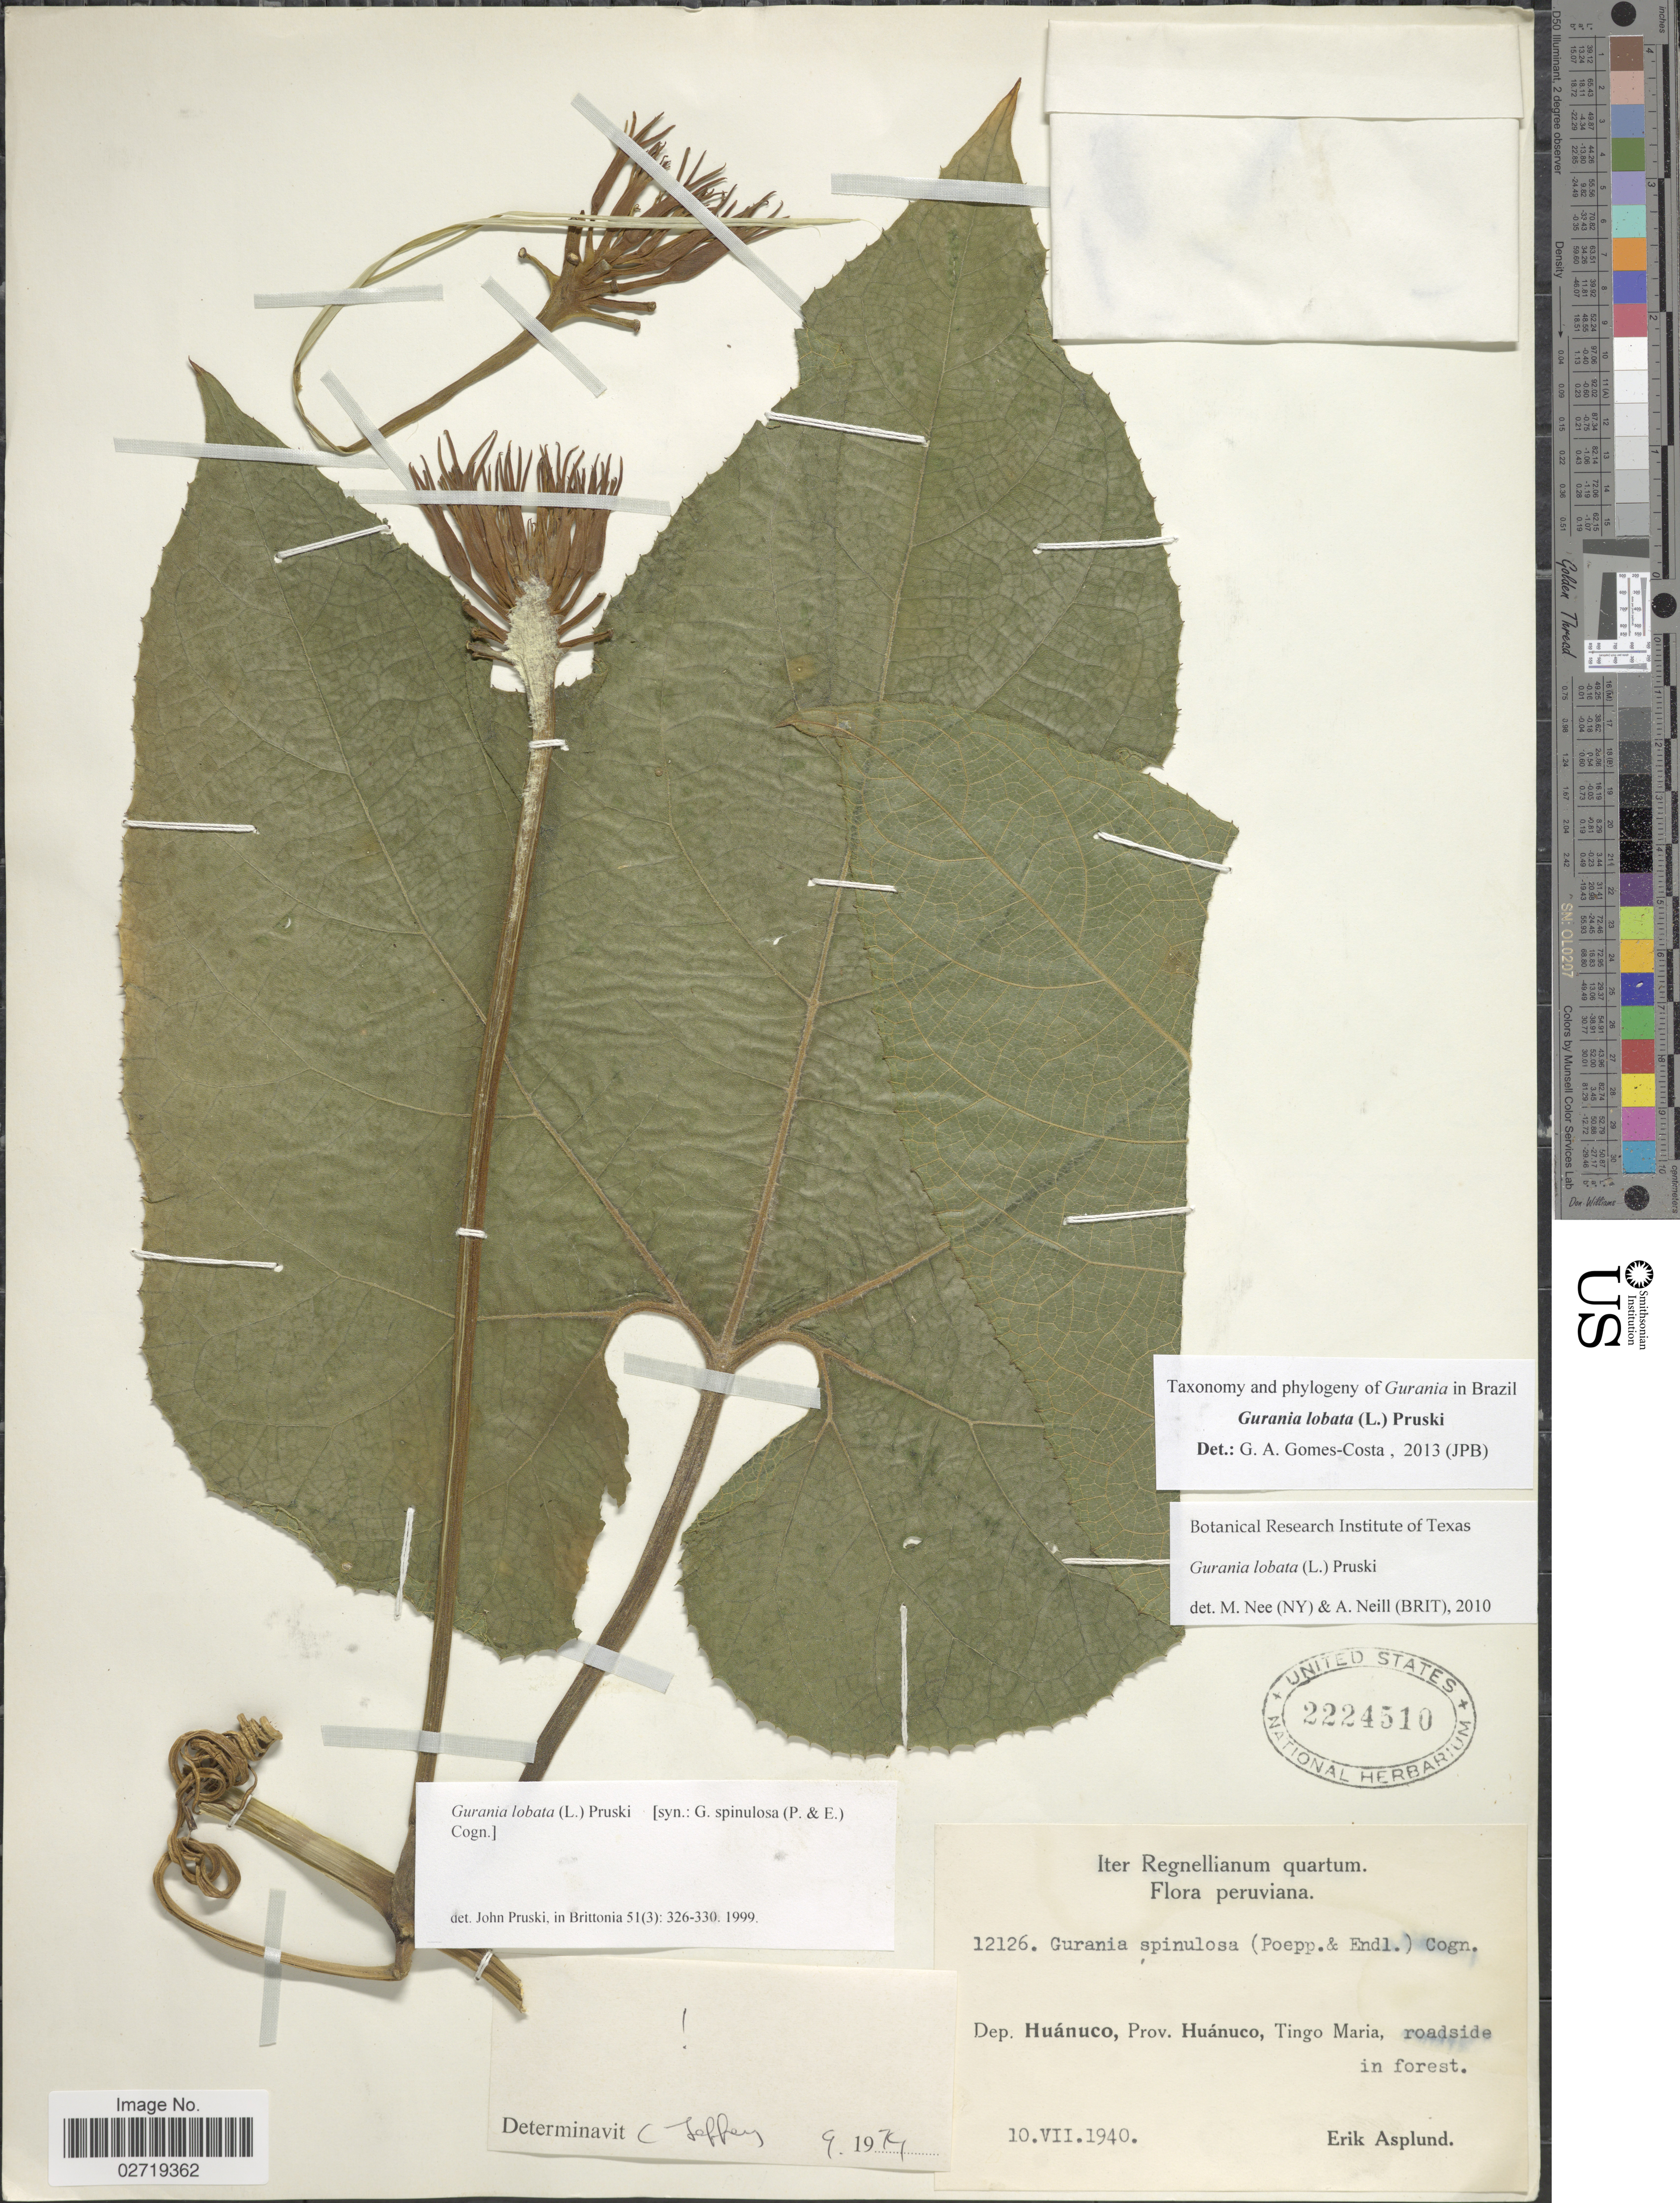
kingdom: Plantae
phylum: Tracheophyta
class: Magnoliopsida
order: Cucurbitales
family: Cucurbitaceae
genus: Gurania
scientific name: Gurania lobata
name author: (L.) Pruski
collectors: E. Asplund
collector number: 12126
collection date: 1940-07-10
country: Peru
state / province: Huánuco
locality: Dep. Huánuco, Tingo Maria, roadside in forest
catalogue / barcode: US 2224510